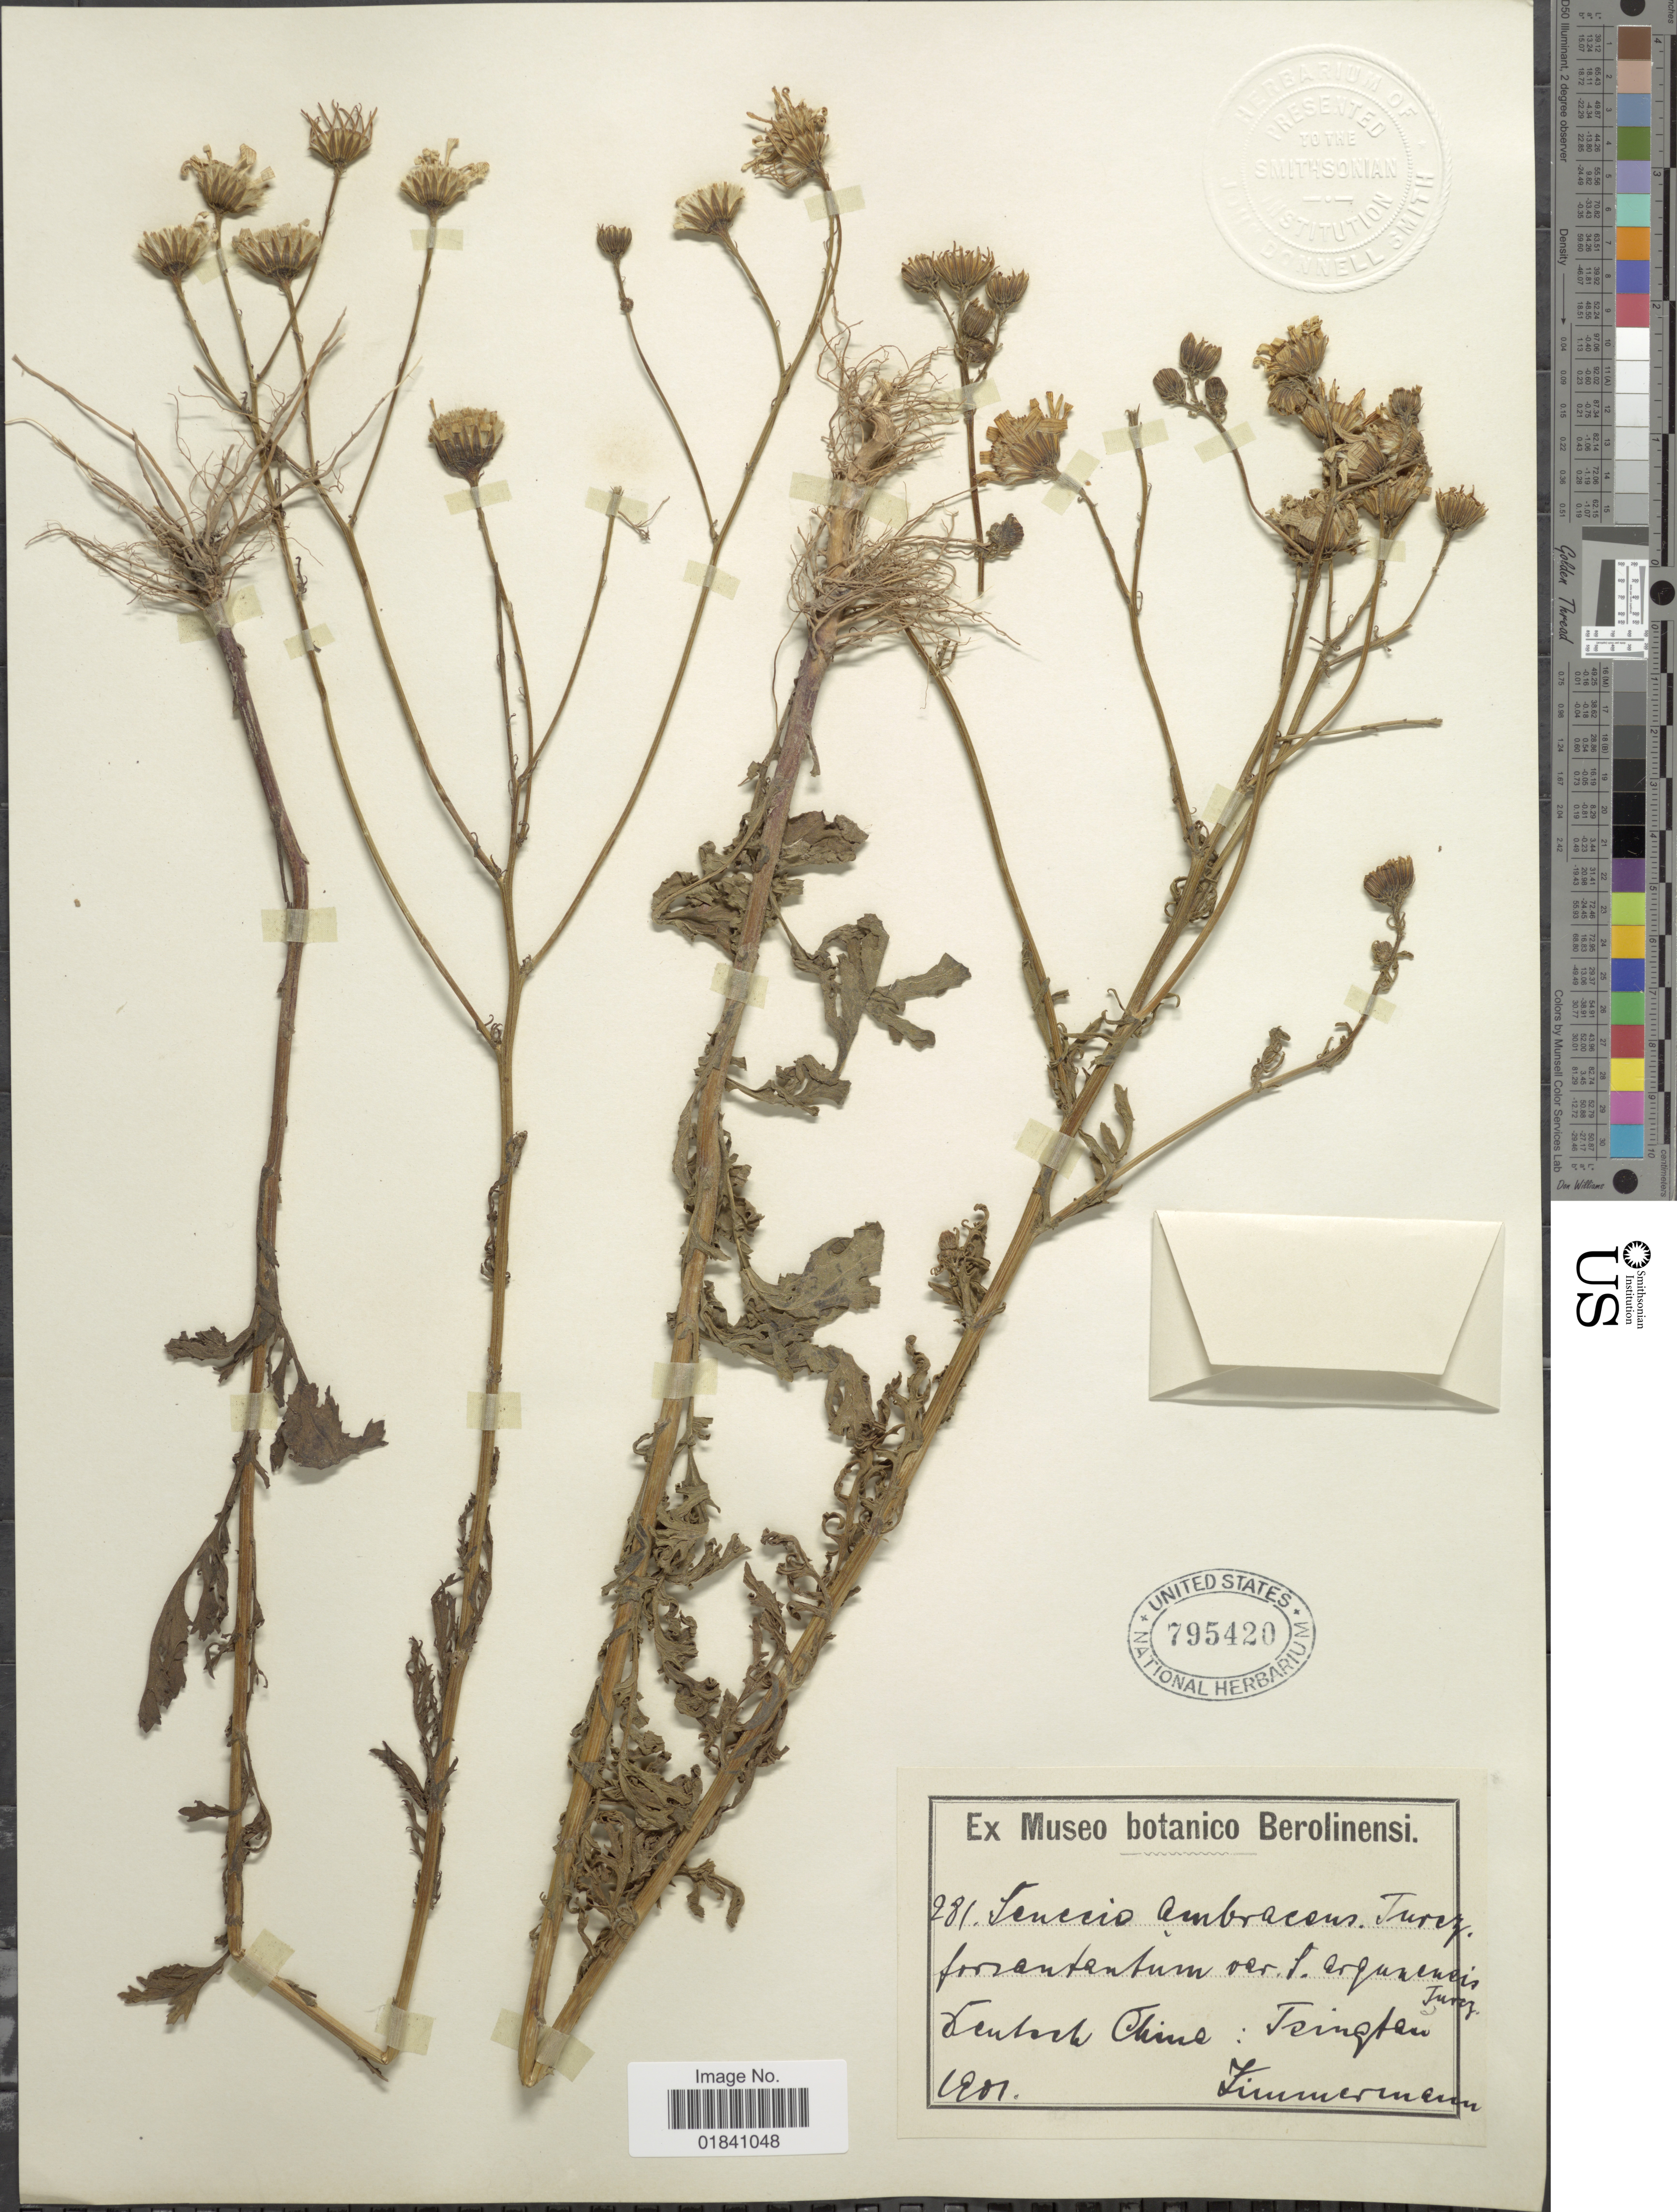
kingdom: Plantae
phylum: Tracheophyta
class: Magnoliopsida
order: Asterales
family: Asteraceae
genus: Senecio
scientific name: Senecio ambraceus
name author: Turcz.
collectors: -. Zimmermann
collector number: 281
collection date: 1901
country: China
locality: Central China: Tsingtan [interpreted]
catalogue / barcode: US 795420